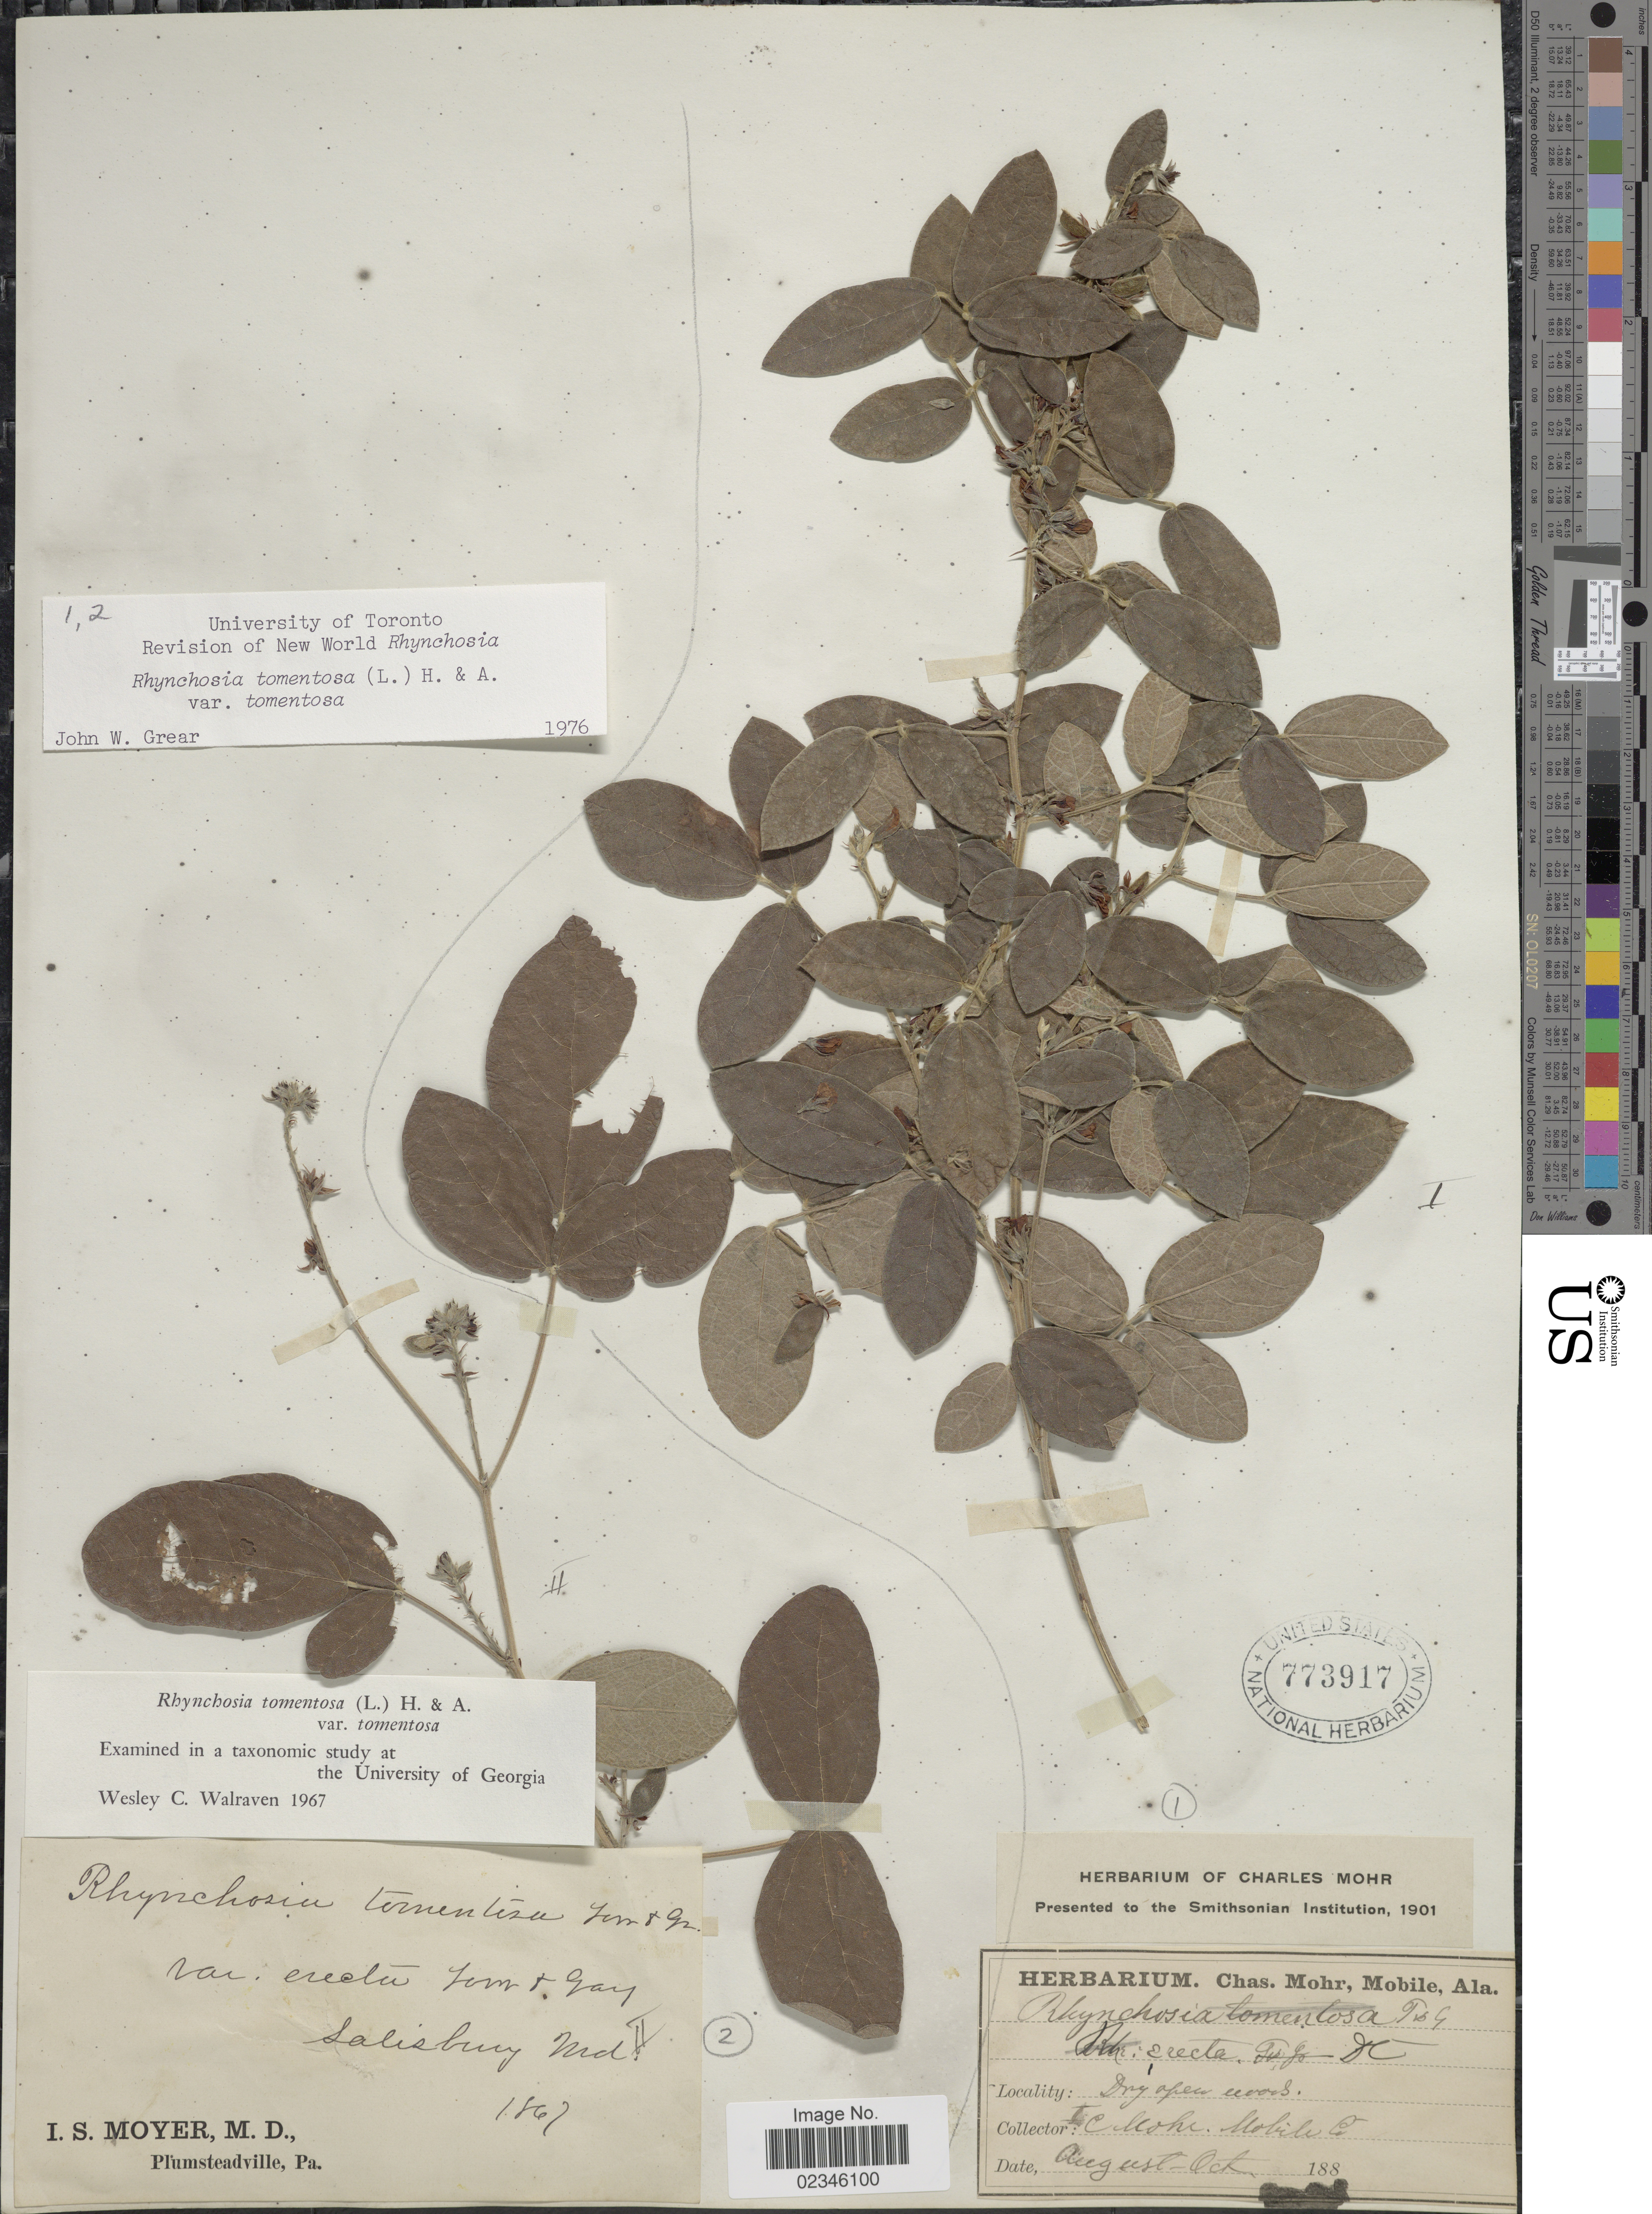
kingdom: Plantae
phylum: Tracheophyta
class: Magnoliopsida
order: Fabales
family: Fabaceae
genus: Rhynchosia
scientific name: Rhynchosia tomentosa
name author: (L.) Hook. & Arn.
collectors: I. S. Moyer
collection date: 1867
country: United States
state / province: Maryland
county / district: Wicomico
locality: Salisbury Md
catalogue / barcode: US 773917-2